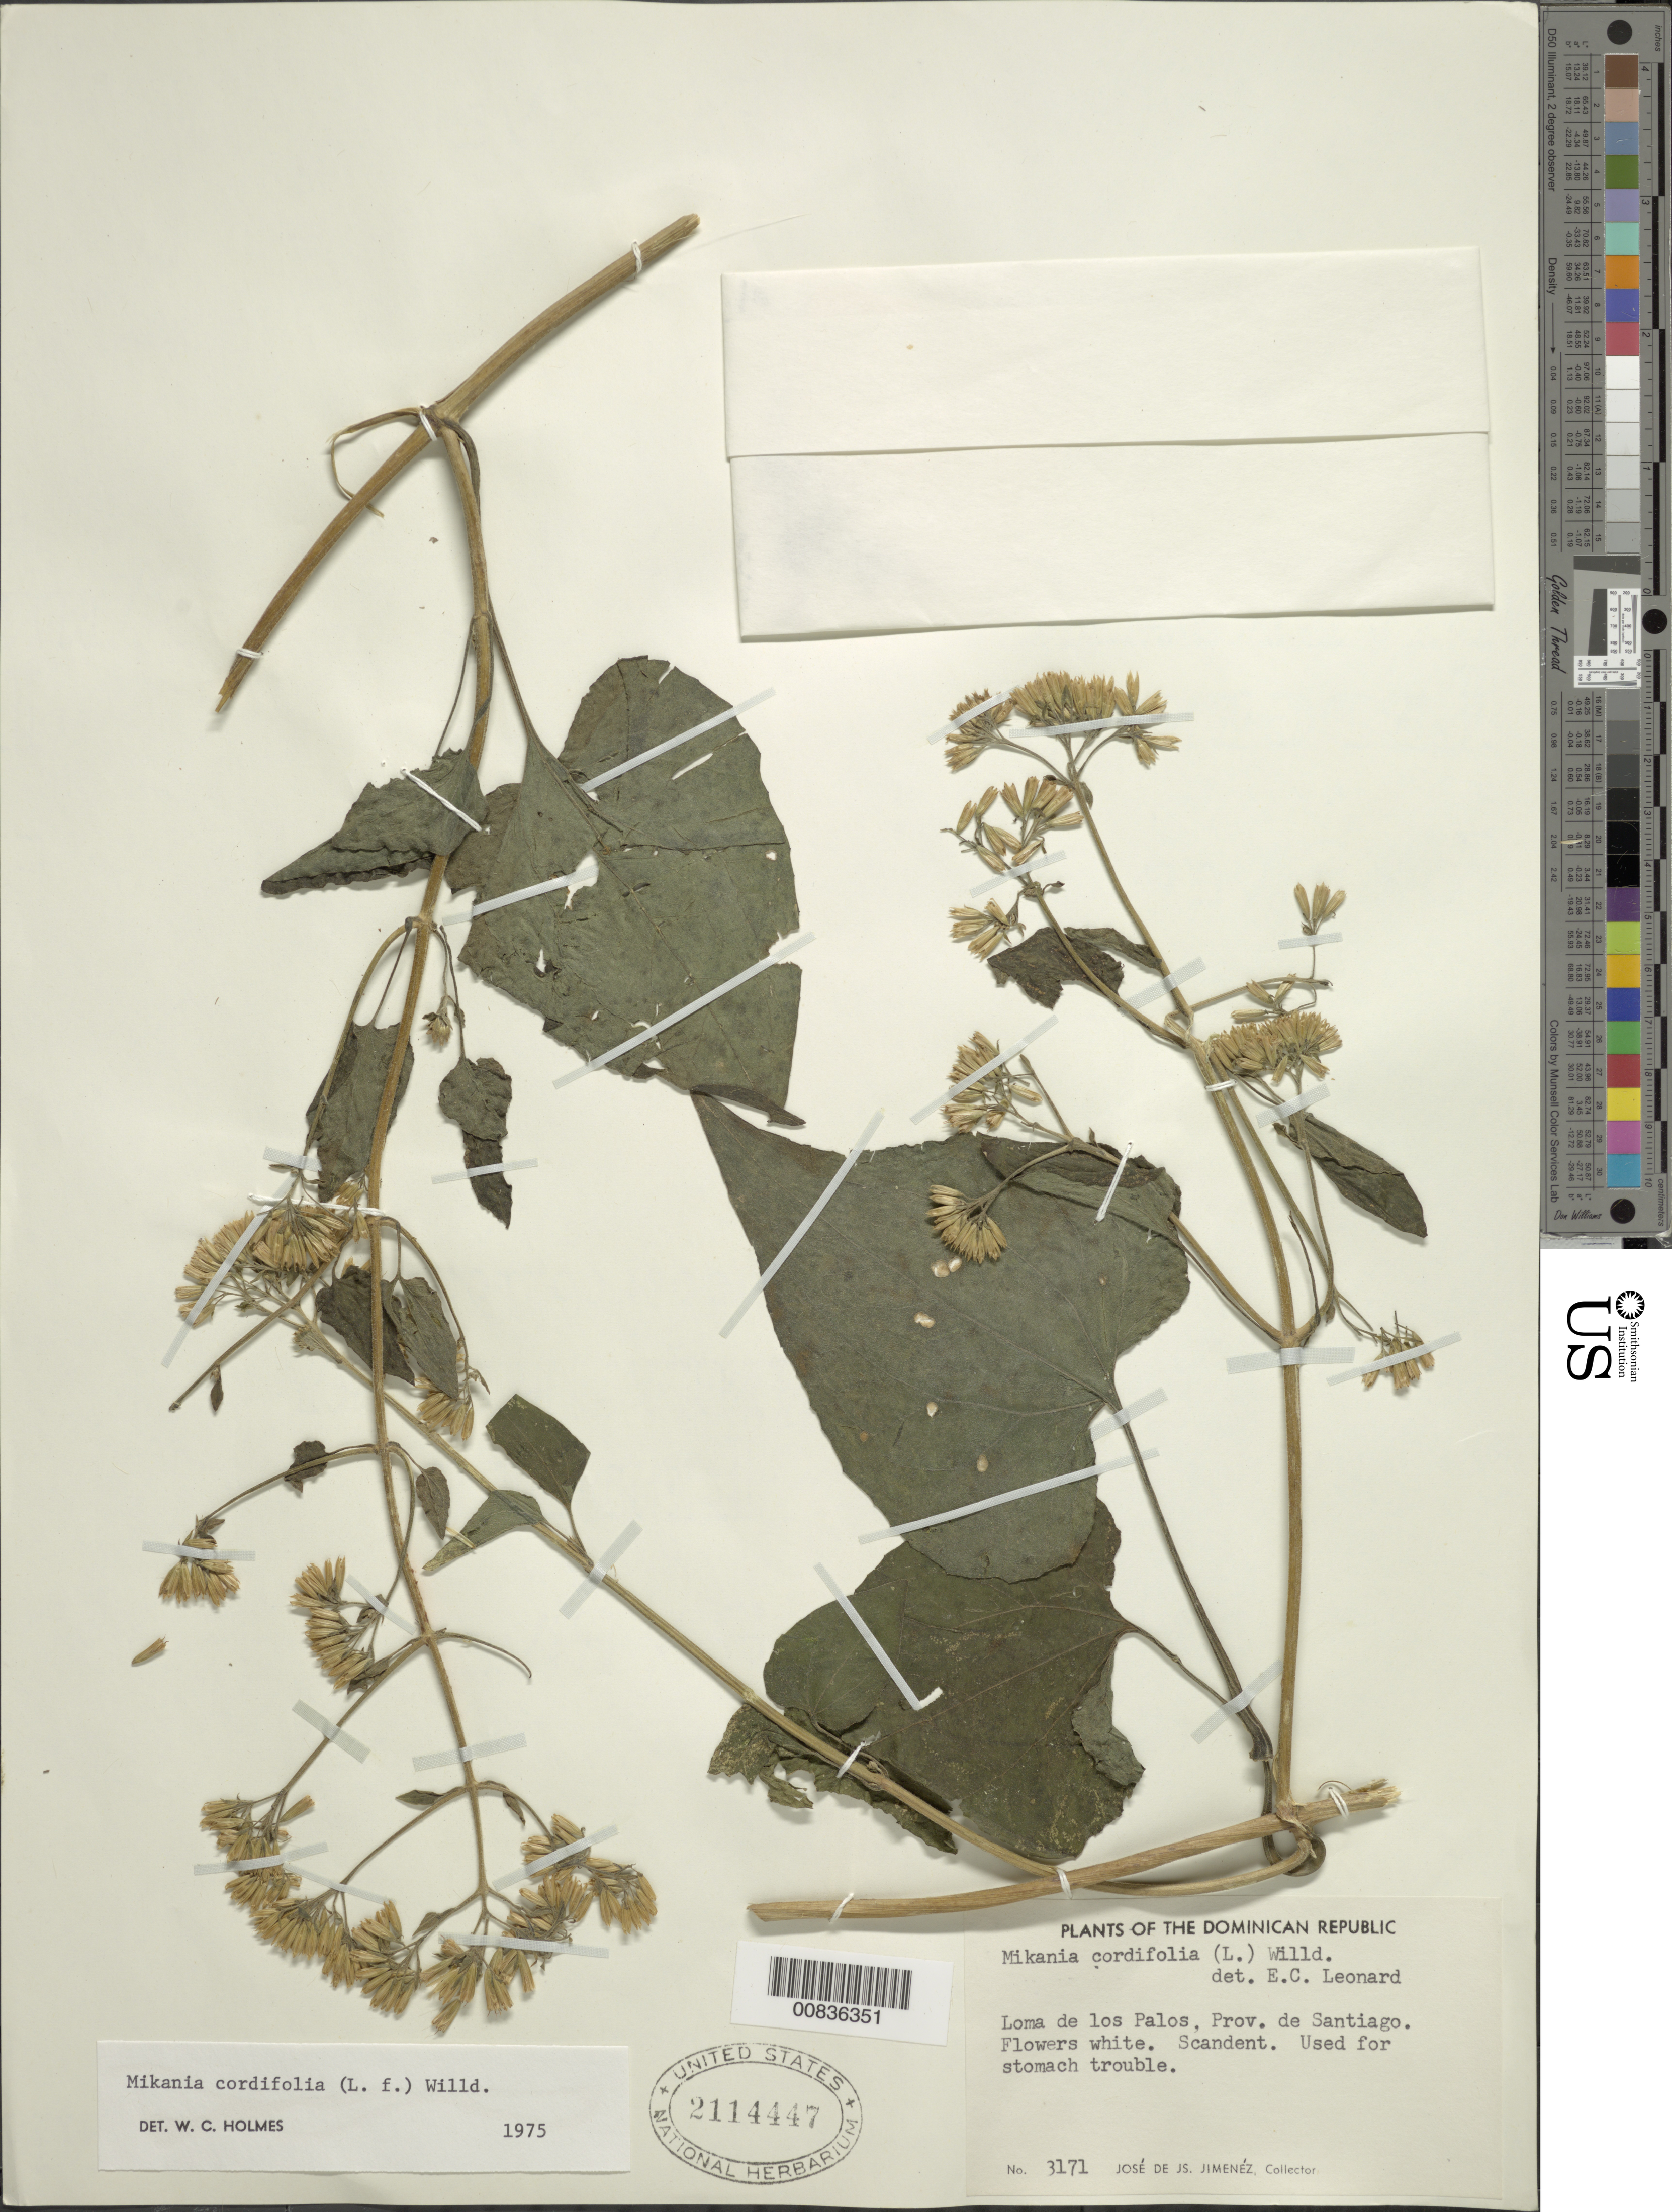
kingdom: Plantae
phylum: Tracheophyta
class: Magnoliopsida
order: Asterales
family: Asteraceae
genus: Mikania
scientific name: Mikania cordifolia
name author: Kunth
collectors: J. J. Jiménez Almonte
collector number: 3171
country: Dominican Republic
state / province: Santiago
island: Hispaniola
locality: Loma de los Palos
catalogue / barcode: US 2114447